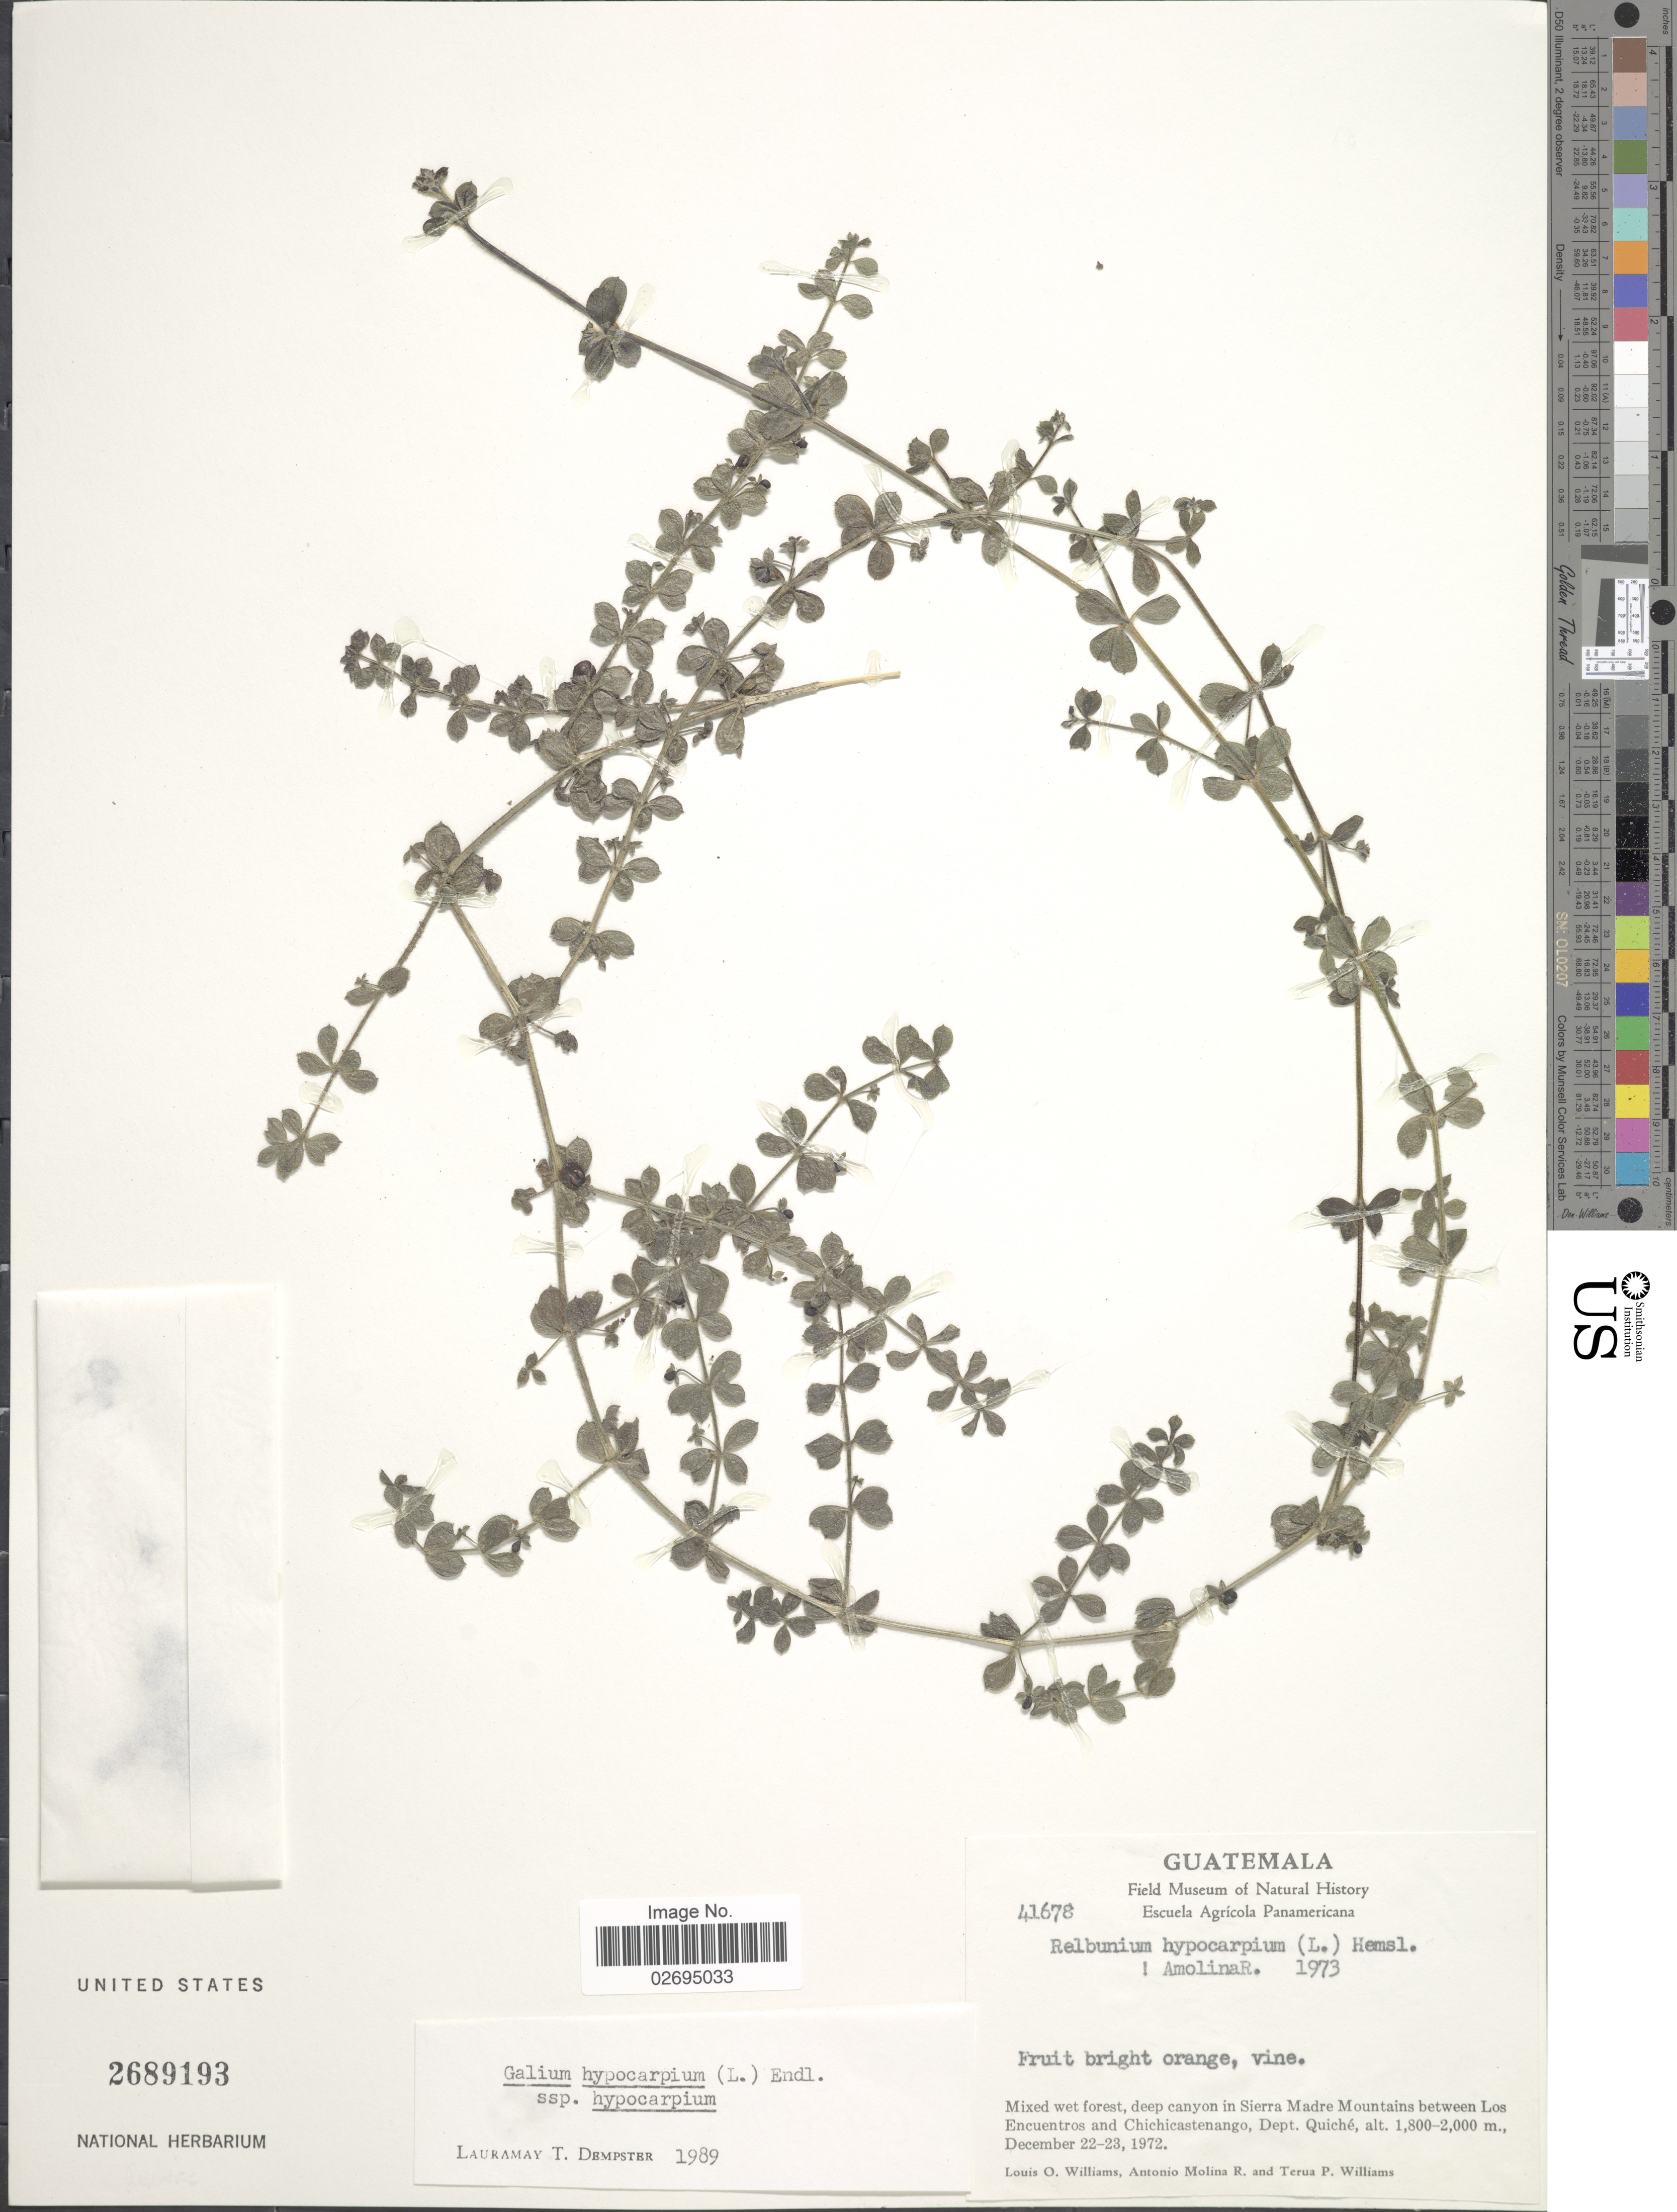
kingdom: Plantae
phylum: Tracheophyta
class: Magnoliopsida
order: Gentianales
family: Rubiaceae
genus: Galium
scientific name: Galium hypocarpium subsp. hypocarpium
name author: (L.) Endl. ex Griseb.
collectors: L. O. Williams, A. Molina R. & T. P. Williams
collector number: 41678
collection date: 1972-12-22/1972-12-23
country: Guatemala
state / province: El Quiché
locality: Deep canyon in Sierra Madre Mountains between Los Encuentros and Chichicastenango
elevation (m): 1800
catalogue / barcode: US 2689193